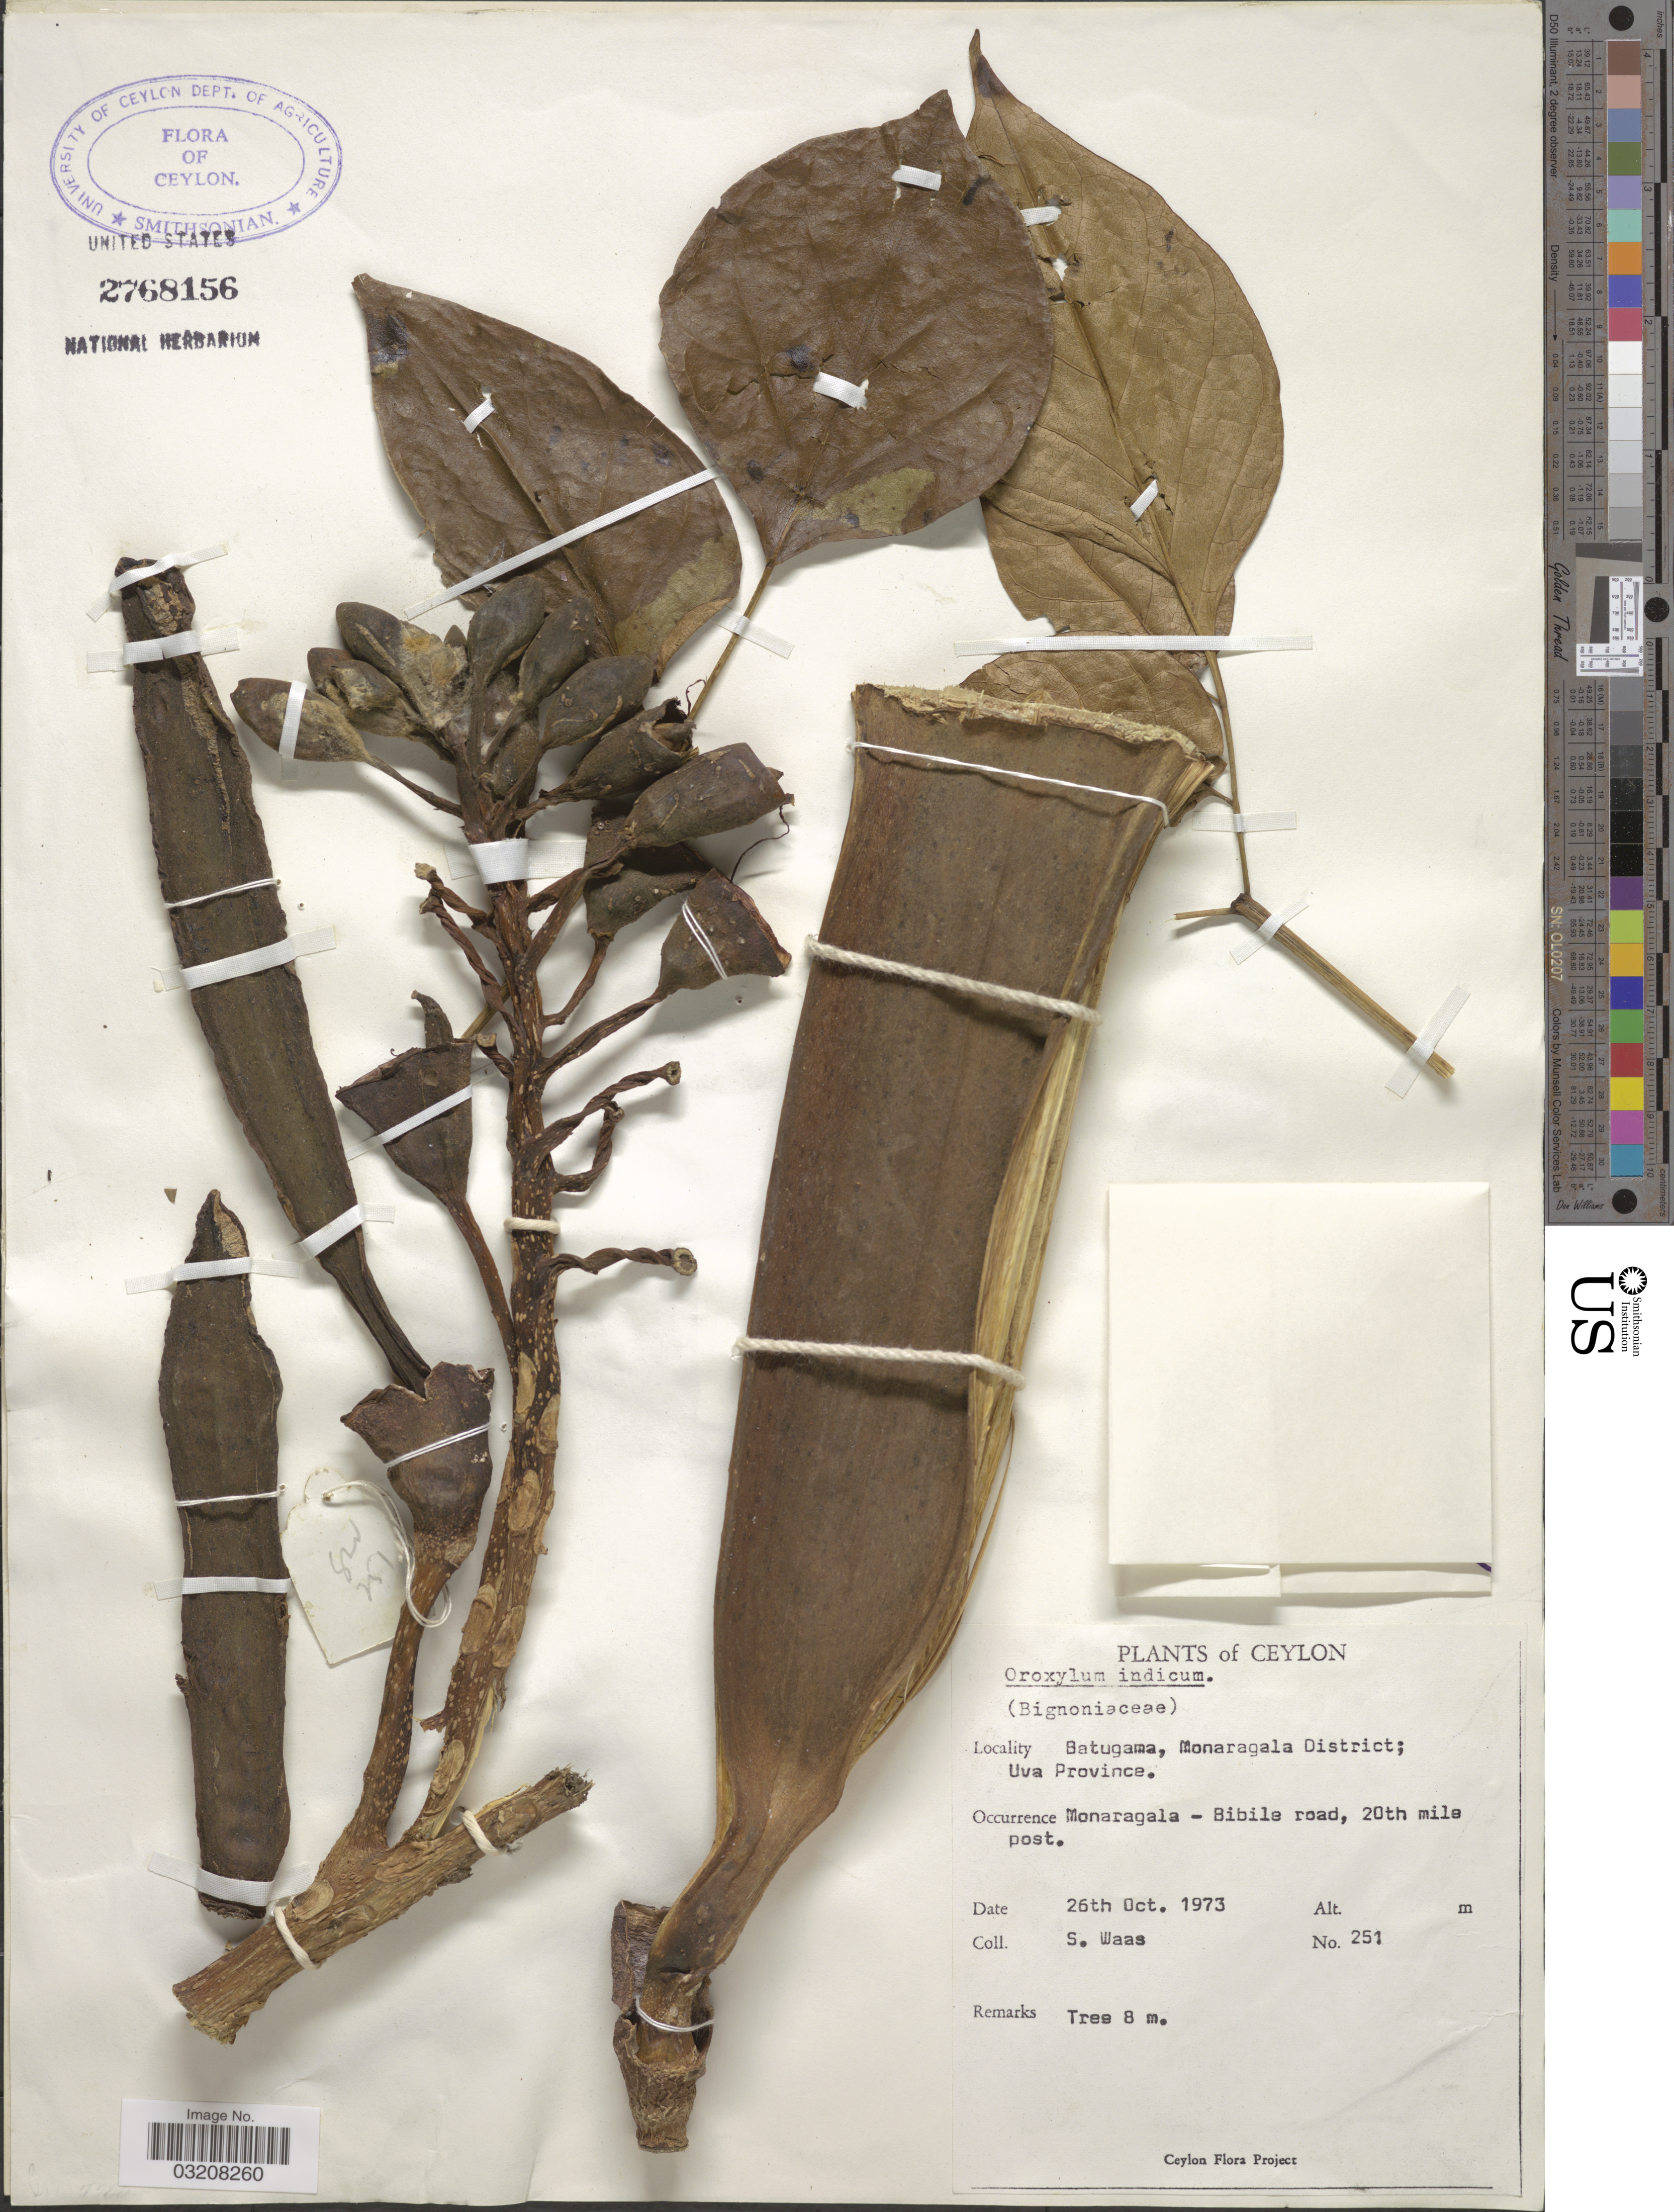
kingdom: Plantae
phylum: Tracheophyta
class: Magnoliopsida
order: Lamiales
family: Bignoniaceae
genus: Oroxylum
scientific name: Oroxylum indicum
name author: (L.) Kurz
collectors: S. Waas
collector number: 251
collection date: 1973-10-26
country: Sri Lanka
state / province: Uva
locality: Ceylon. Batugama, Monaragala District; Monaragala - Bibile road, 20th mile post.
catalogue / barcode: US 2768156